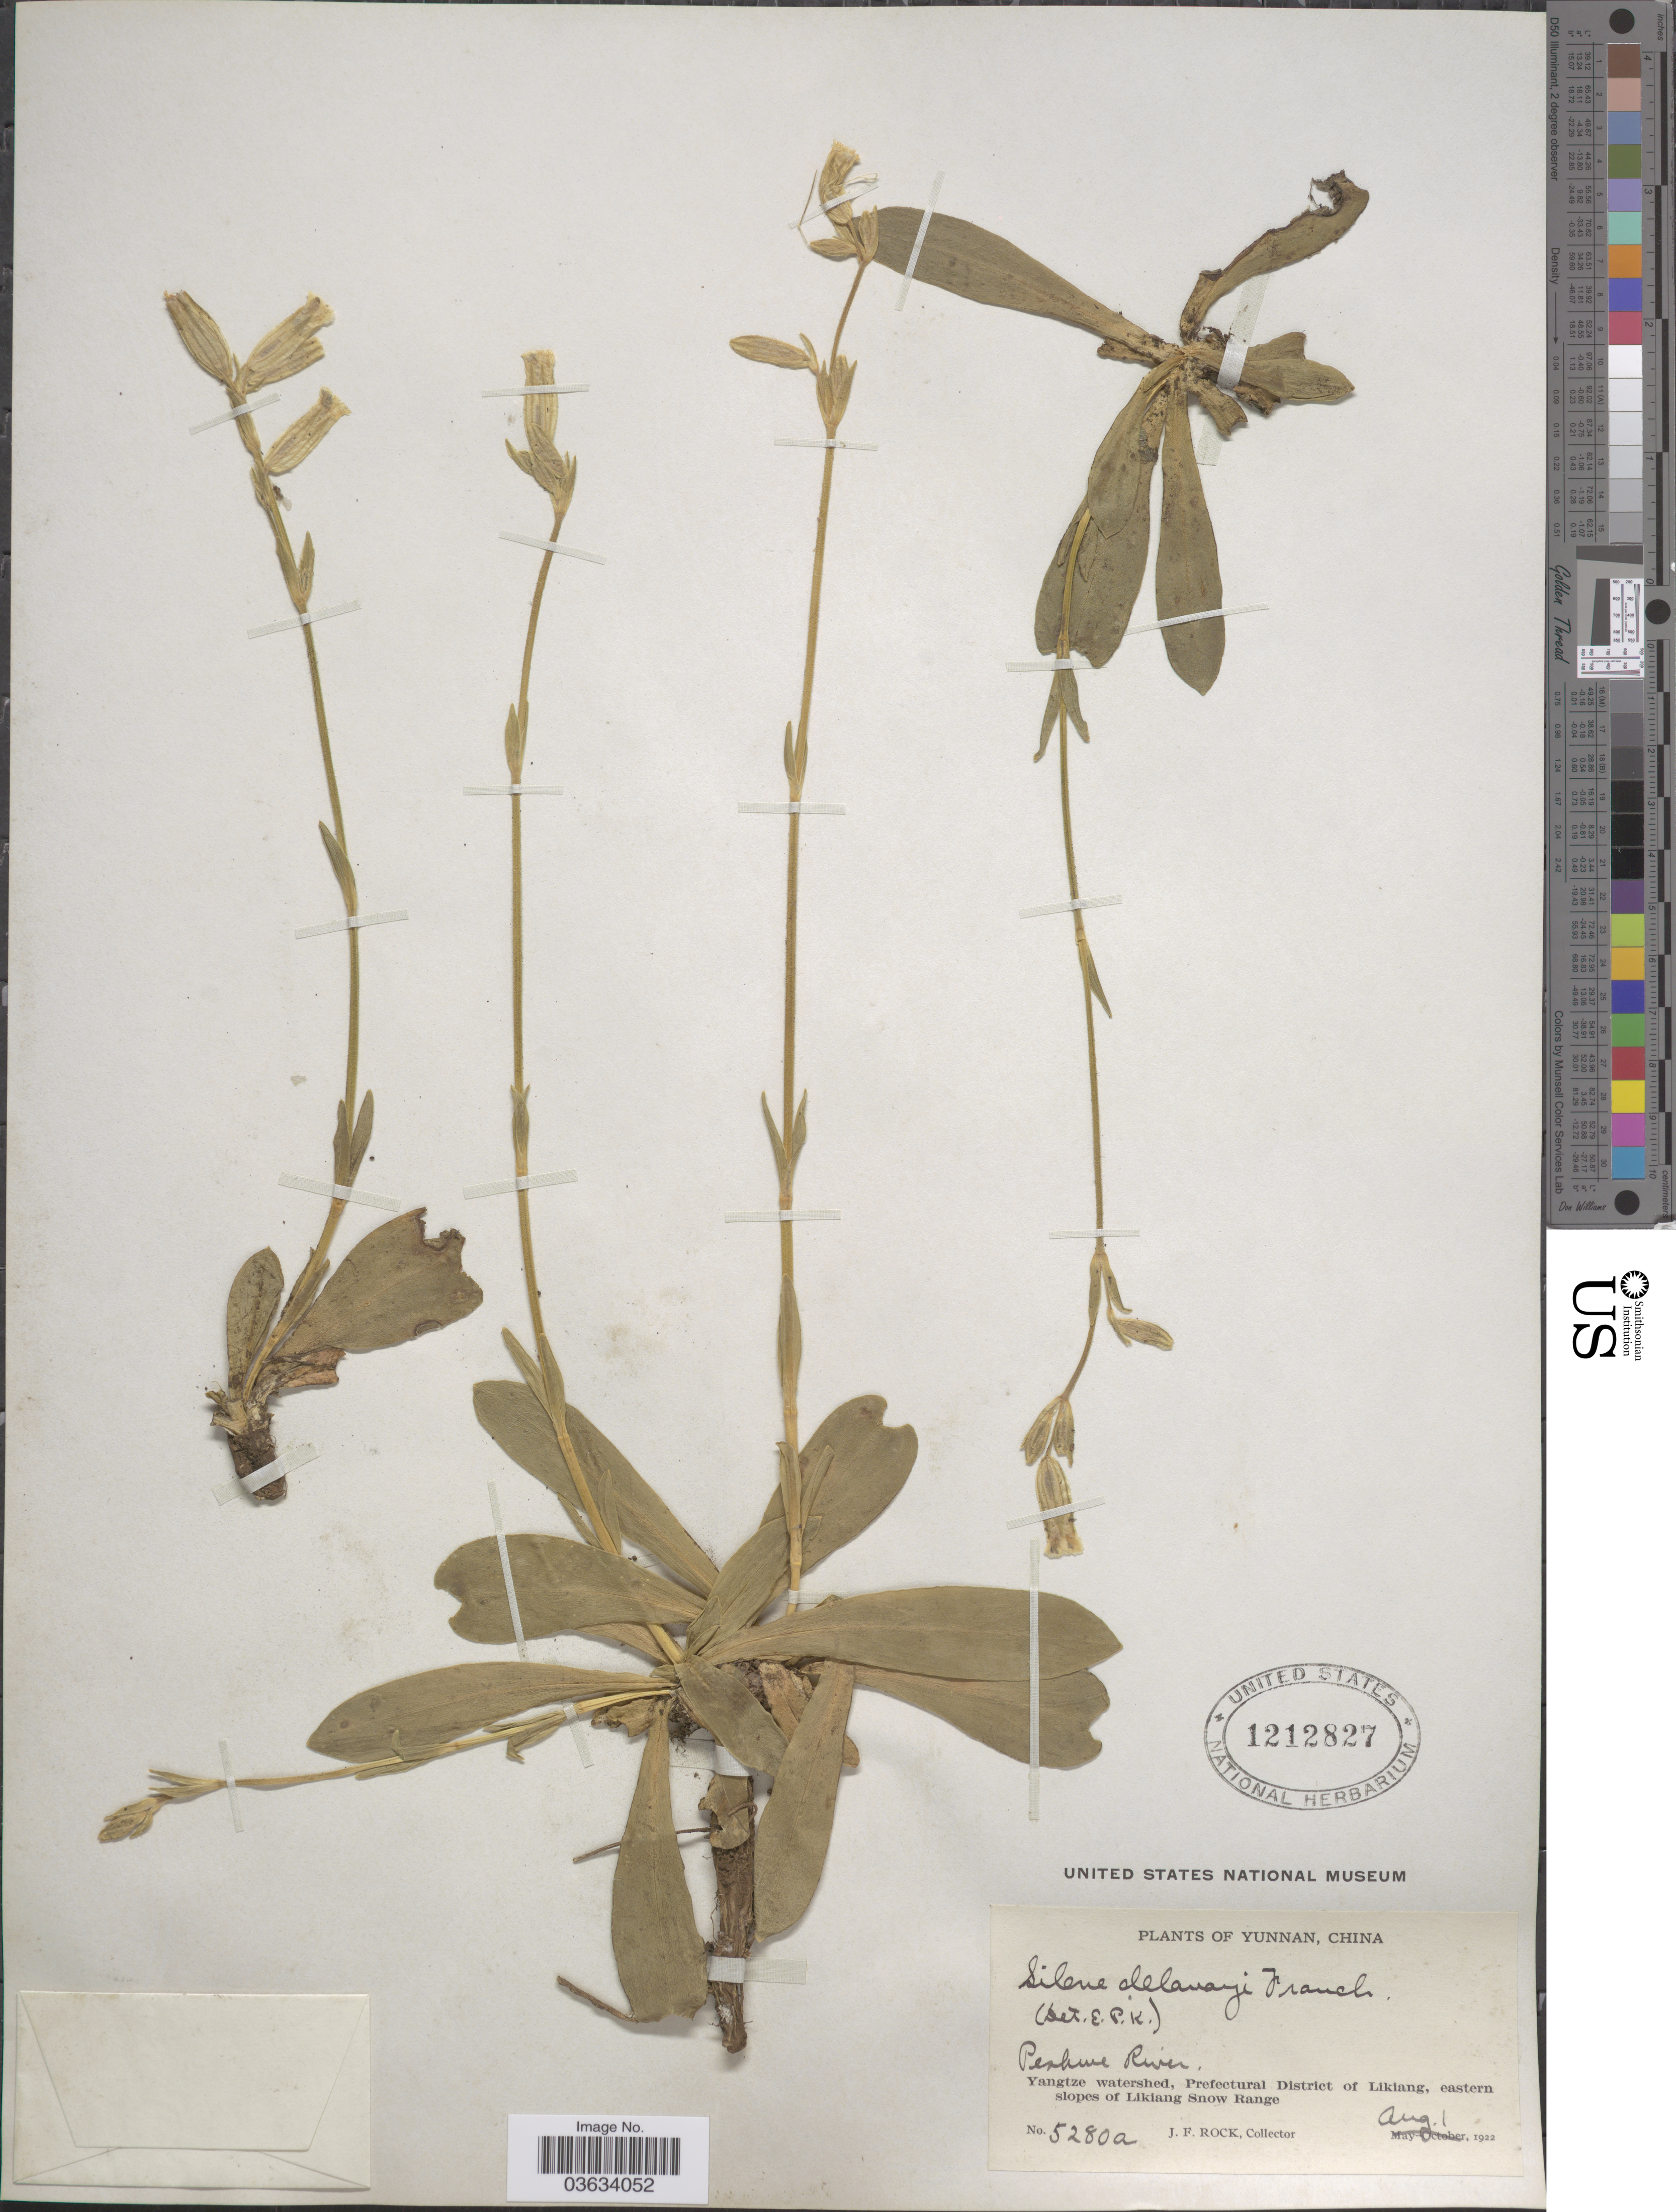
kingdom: Plantae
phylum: Tracheophyta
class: Magnoliopsida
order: Caryophyllales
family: Caryophyllaceae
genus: Silene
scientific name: Silene delavayi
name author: Franch.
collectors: J. Rock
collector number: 5280a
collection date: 1922-08-01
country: China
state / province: Yunnan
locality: Peshwe River. Yangtze watershed, Prefectural District of Likiang, eastern slopes of Likiang Snow Range.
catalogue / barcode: US 1212827